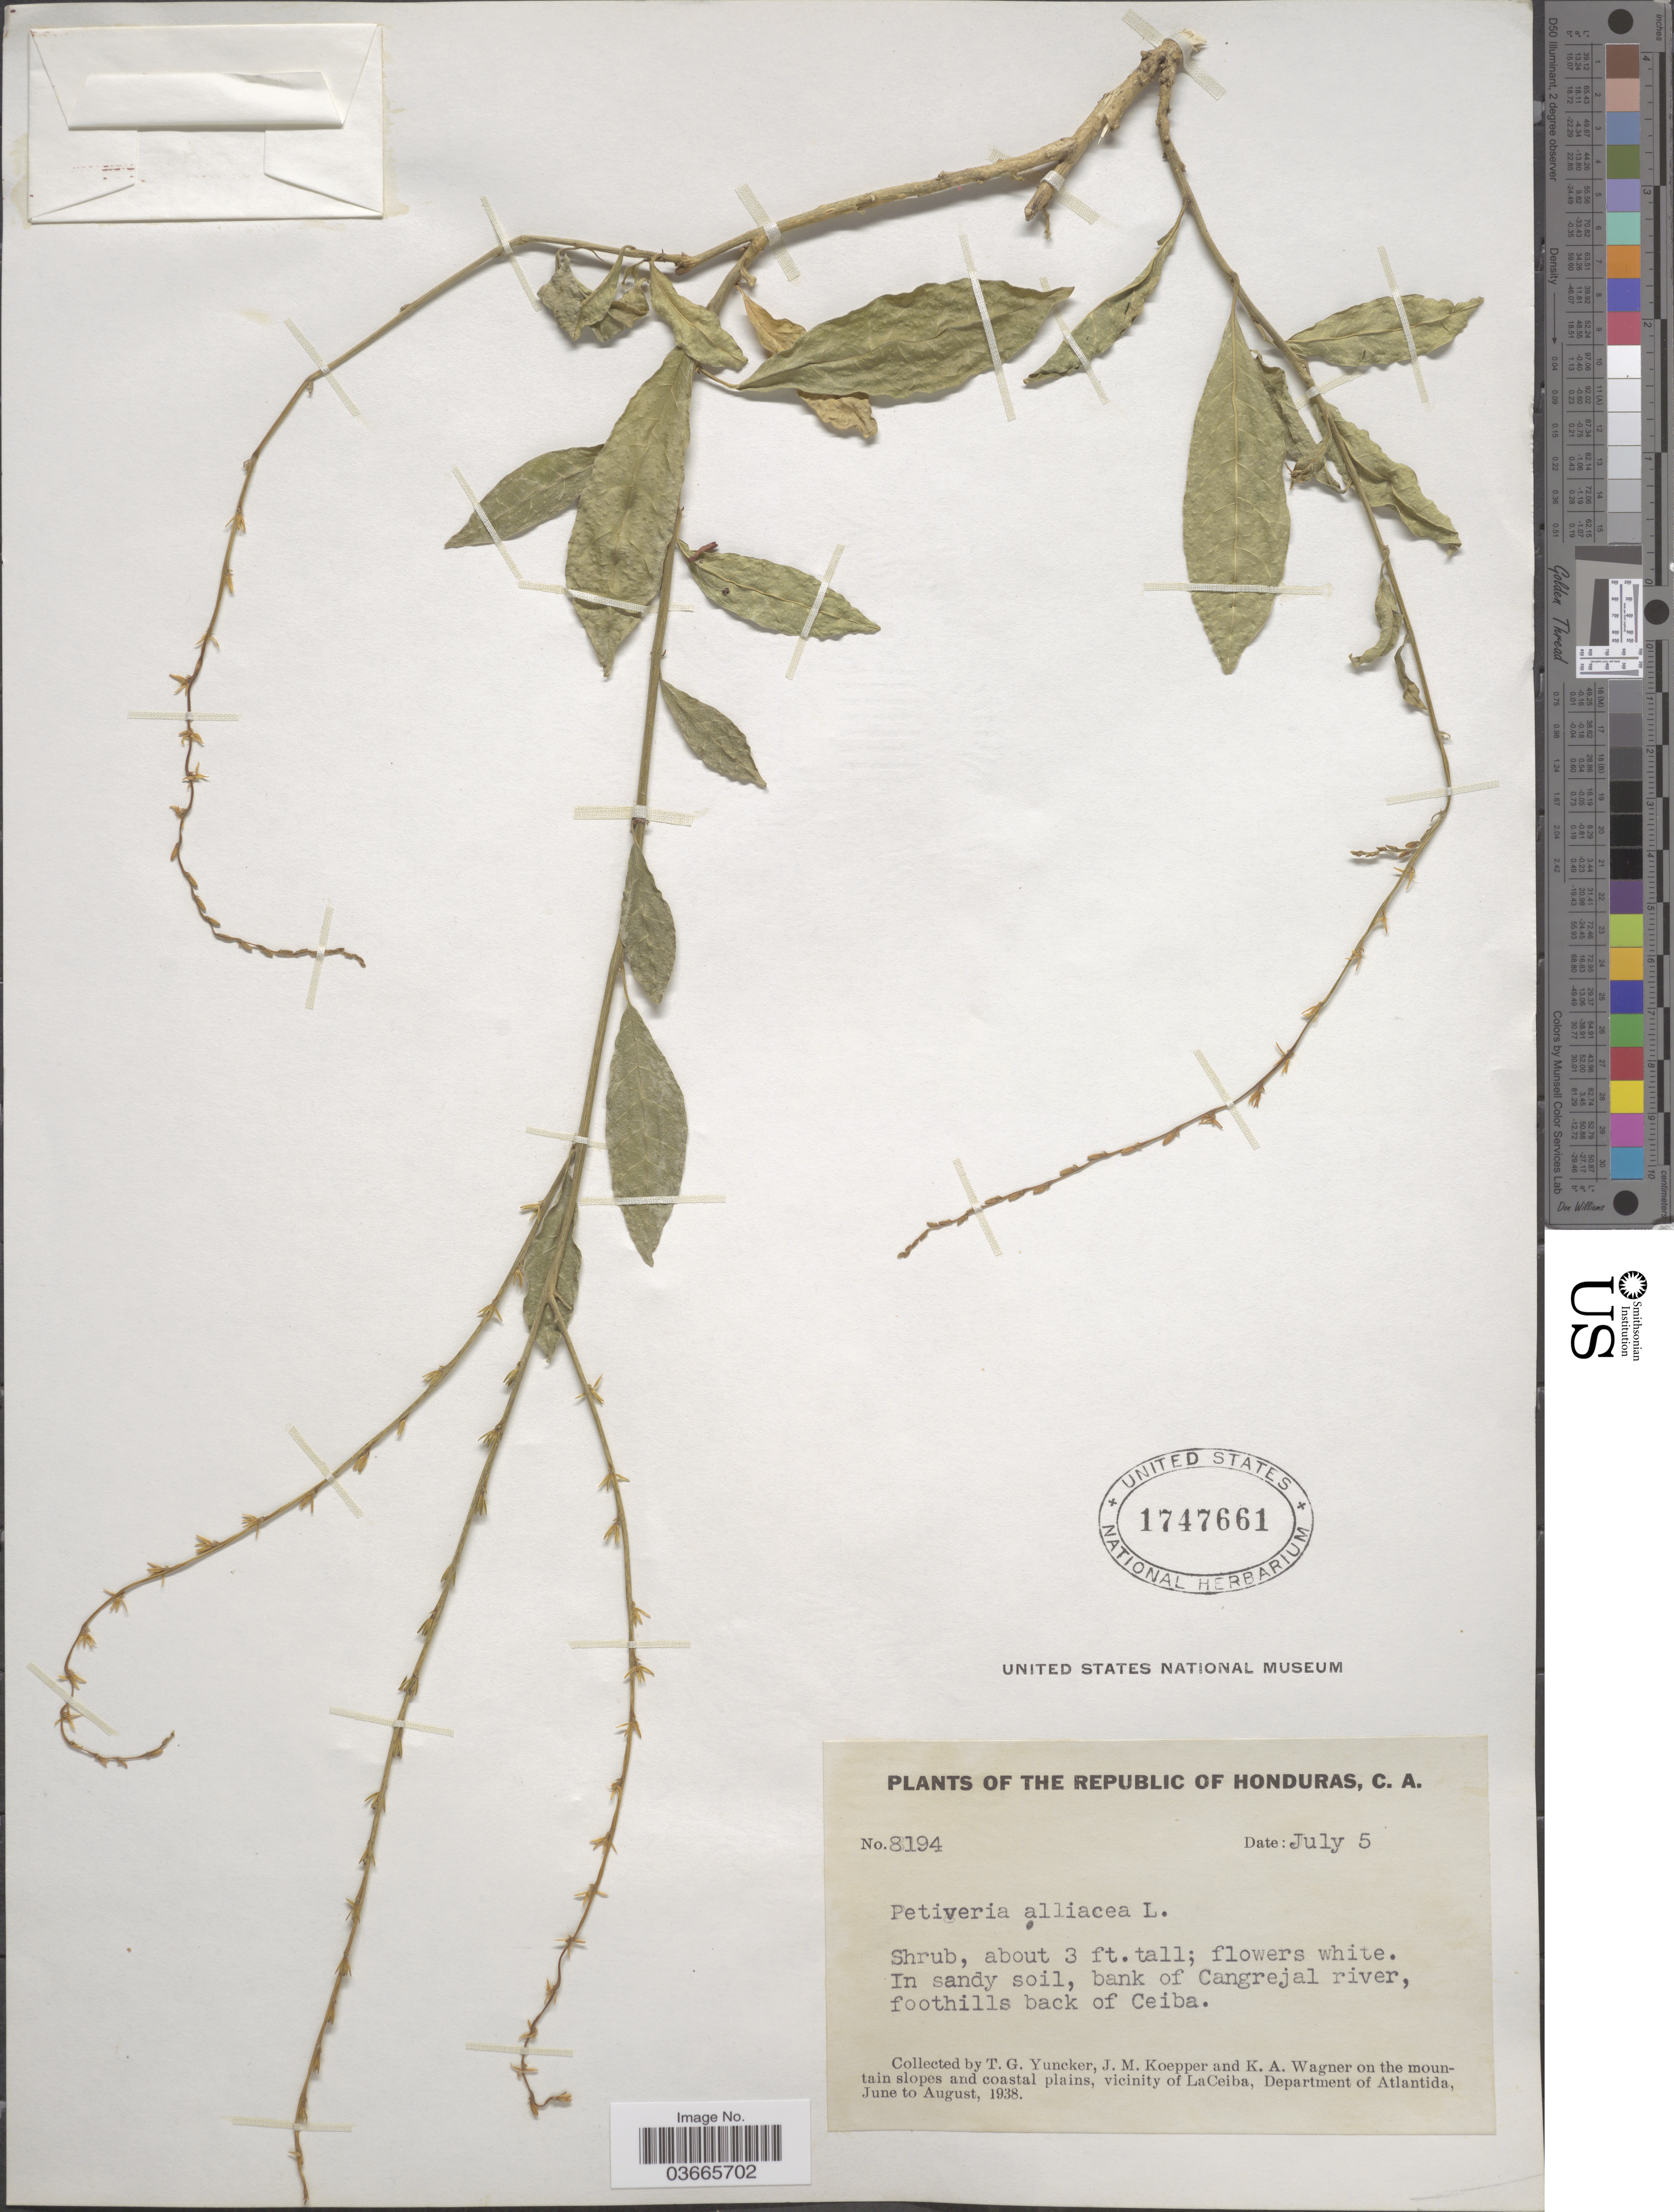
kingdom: Plantae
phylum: Tracheophyta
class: Magnoliopsida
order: Caryophyllales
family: Phytolaccaceae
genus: Petiveria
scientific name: Petiveria alliacea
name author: L.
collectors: T. G. Yuncker, J. M. Koepper & K. A. Wagner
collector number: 8194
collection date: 1938-07-05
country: Honduras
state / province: Atlántida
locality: Bank of Cangrejal river, foothills back of Ceiba. Vicinity of LaCeiba, Department of Atlantida.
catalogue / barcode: US 1747661